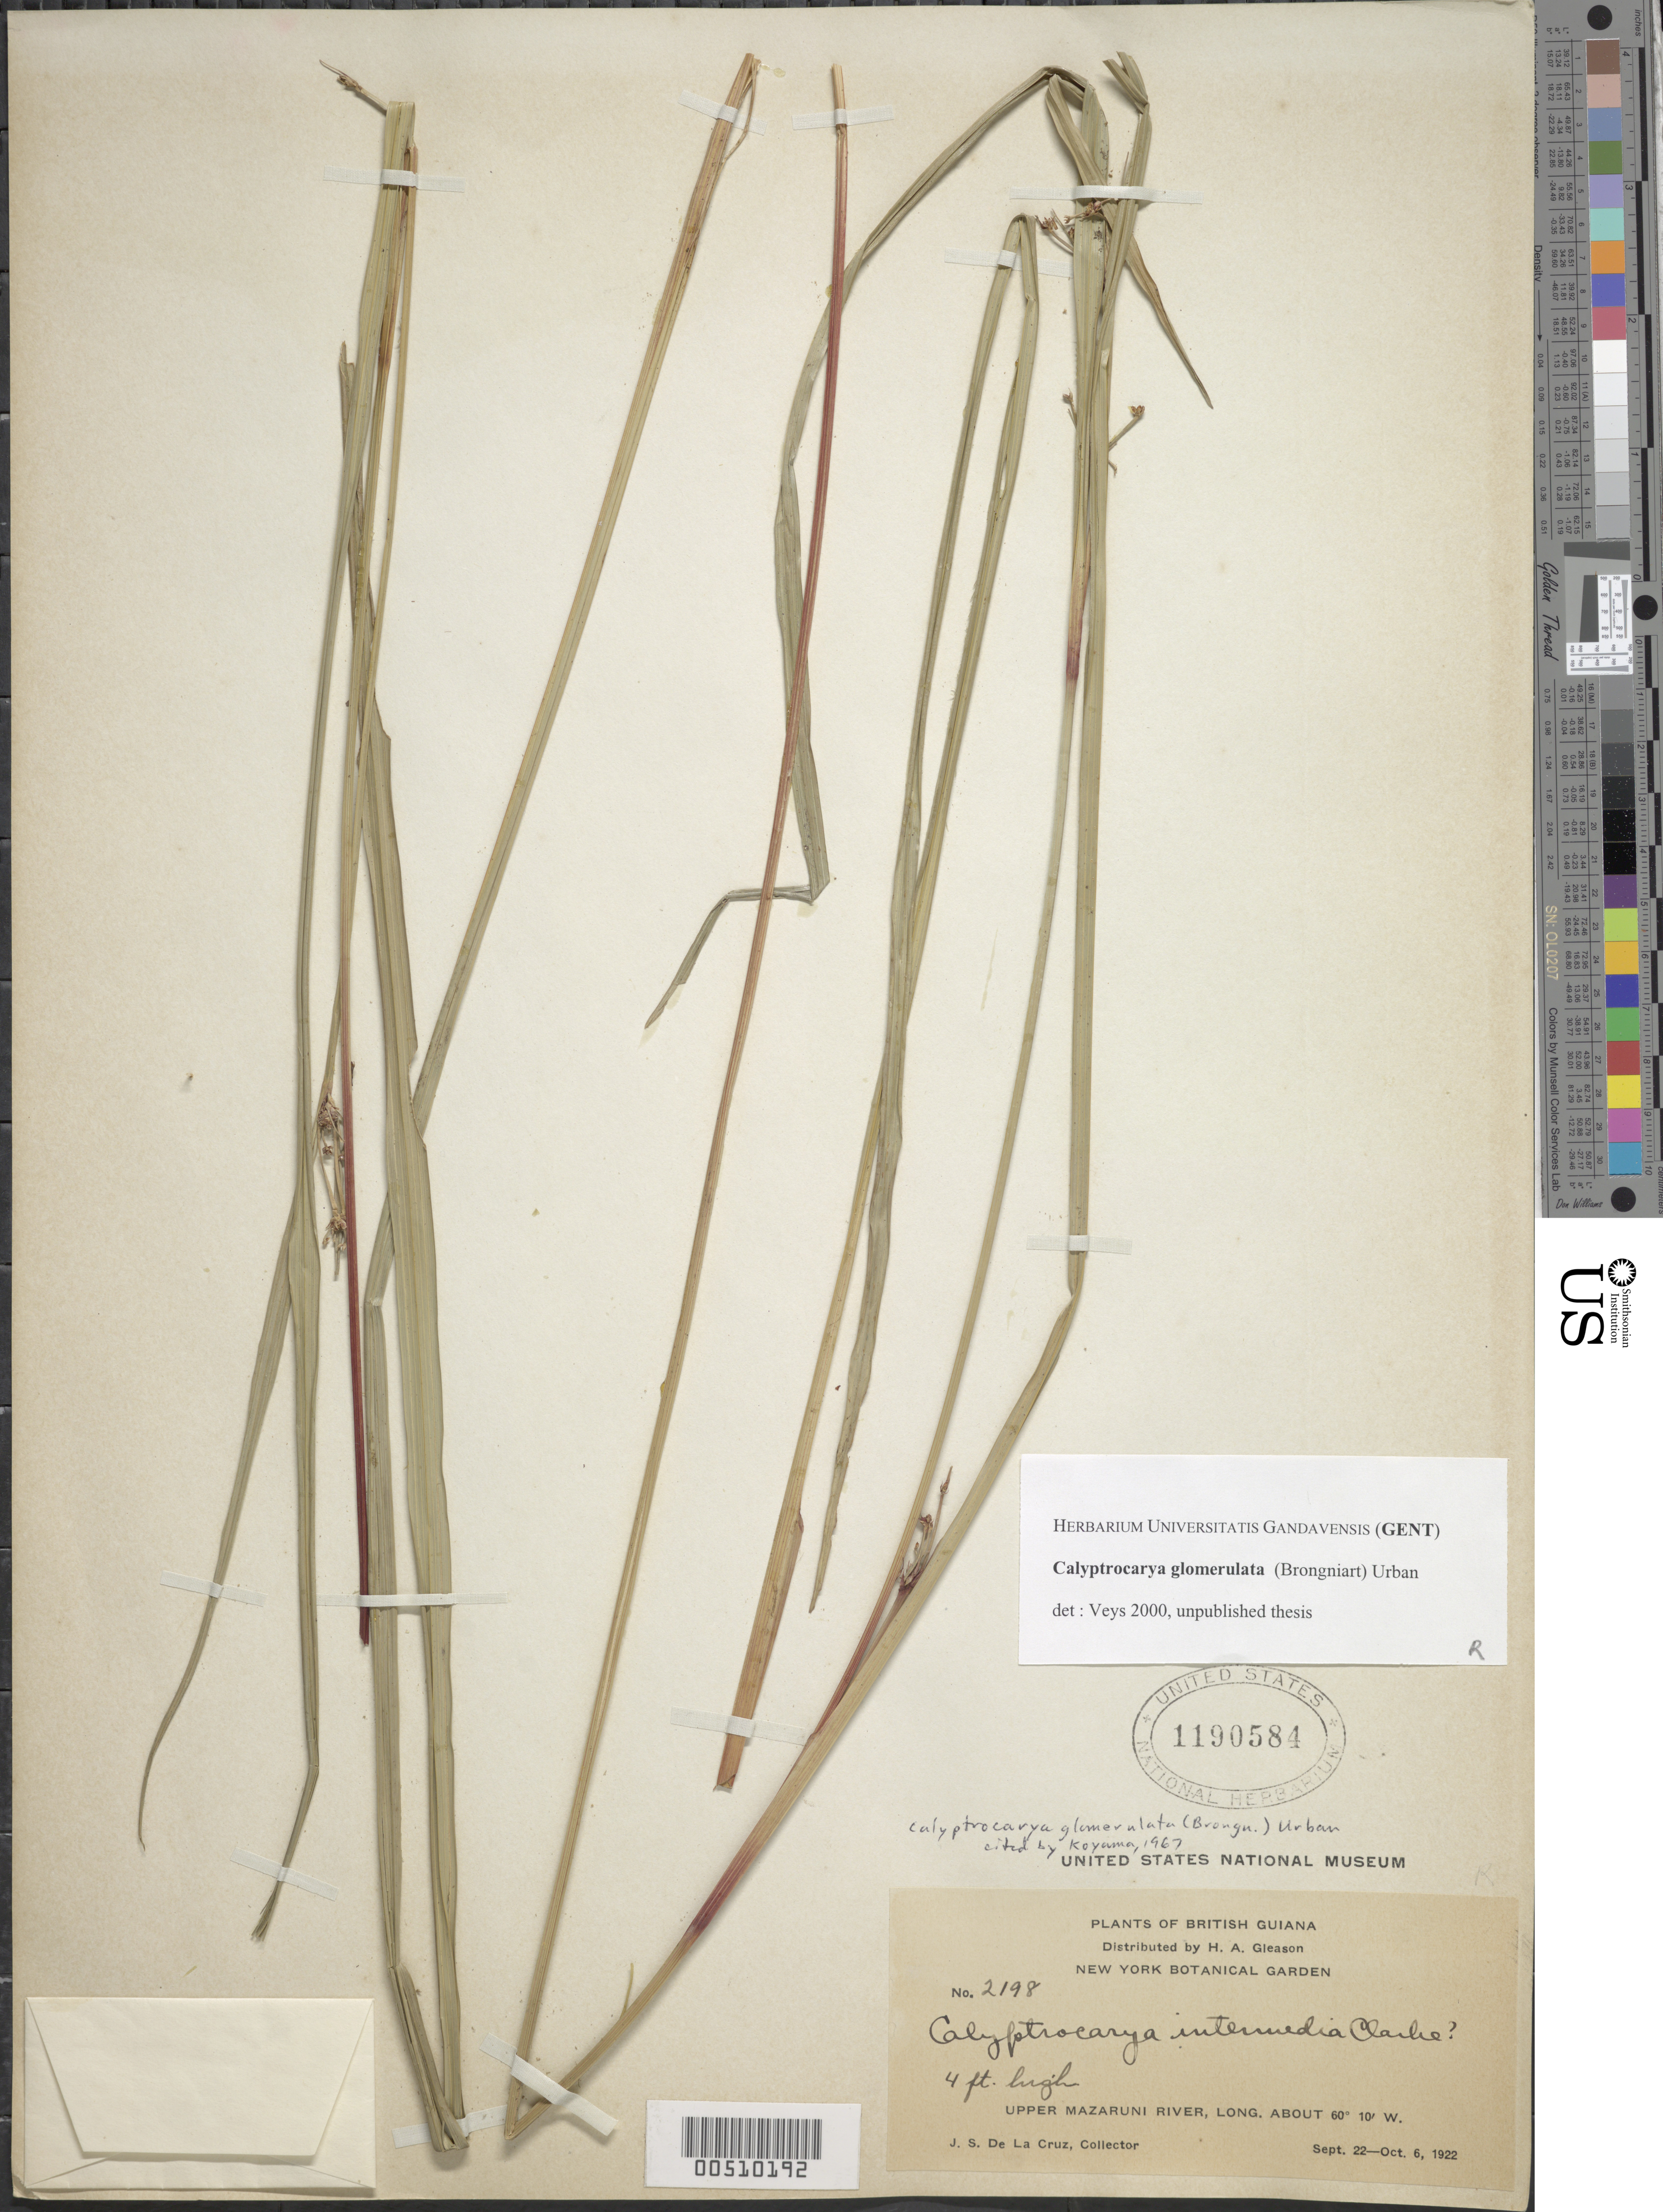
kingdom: Plantae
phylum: Tracheophyta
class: Liliopsida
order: Poales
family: Cyperaceae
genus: Calyptrocarya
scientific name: Calyptrocarya glomerulata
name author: (Brongn.) Urb.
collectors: J. S. de la Cruz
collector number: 2198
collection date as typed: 22 Sep 1922 to 06 Oct 1922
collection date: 1922-09-22/1922-10-06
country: Guyana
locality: Upper Mazaruni River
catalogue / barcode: US 1190584